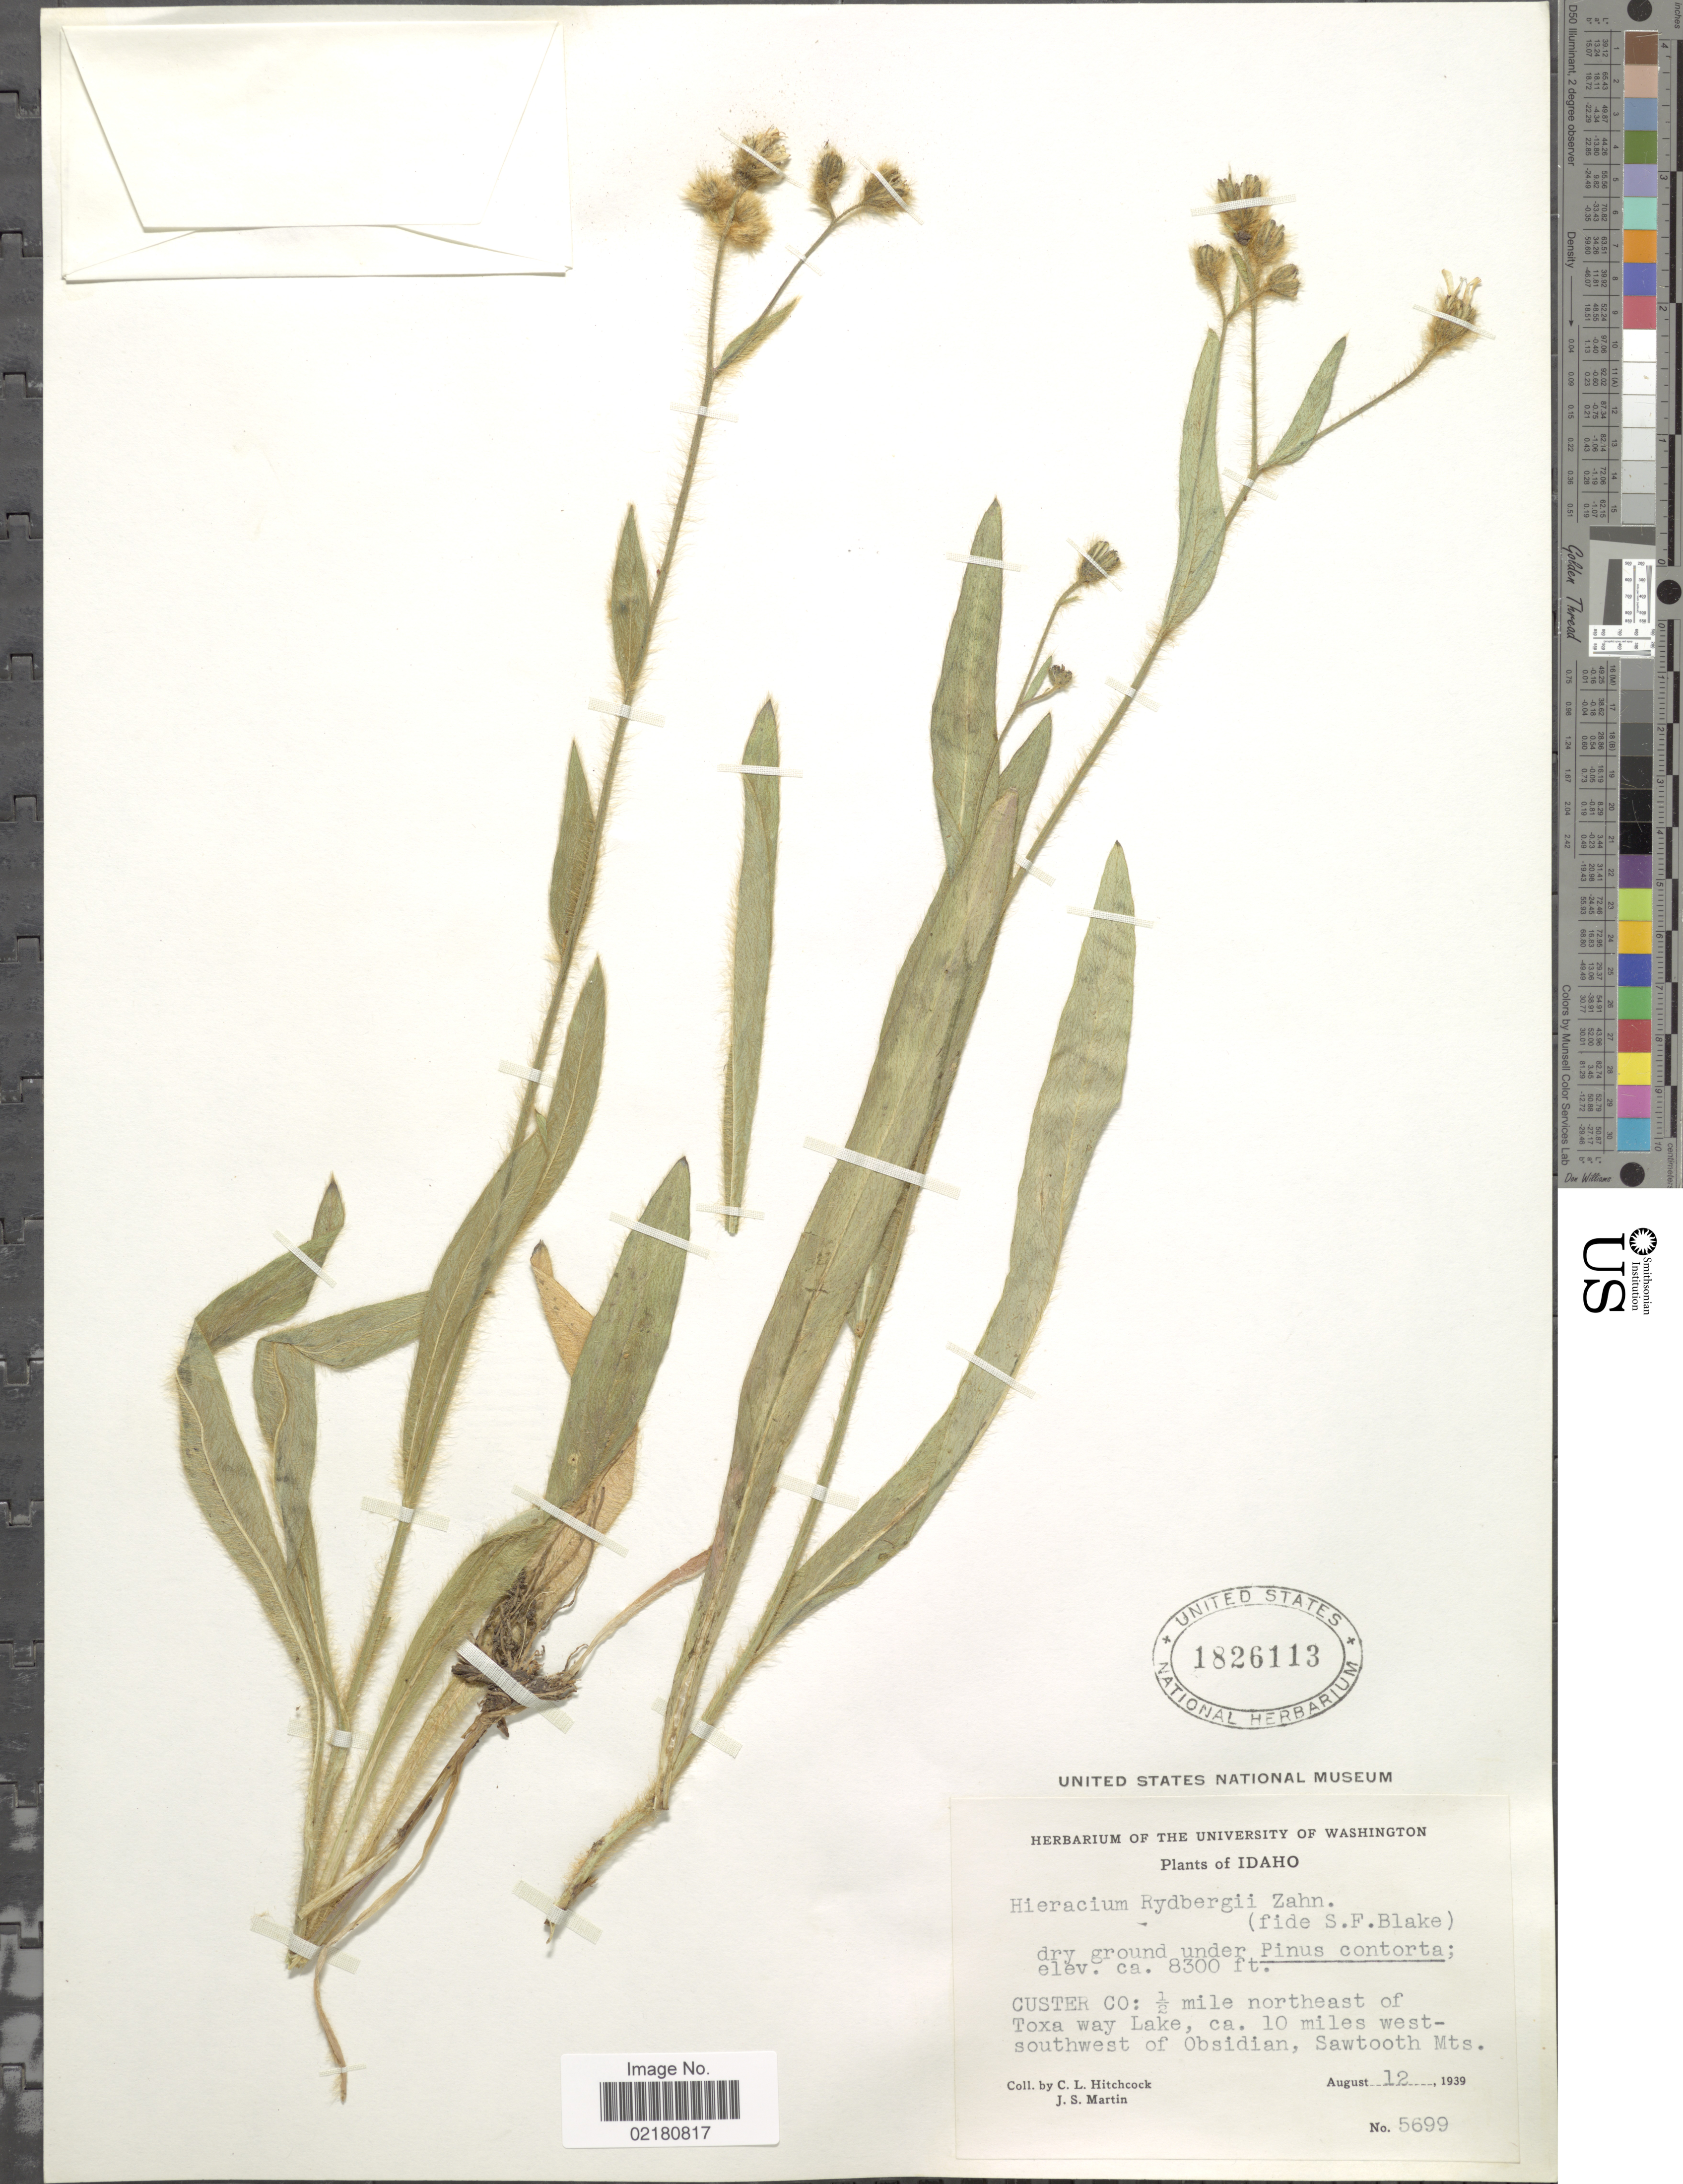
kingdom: Plantae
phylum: Tracheophyta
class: Magnoliopsida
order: Asterales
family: Asteraceae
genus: Hieracium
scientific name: Hieracium rydbergii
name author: Zahn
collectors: C. L. Hitchcock & J. S. Martin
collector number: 5699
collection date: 1939-08-12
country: United States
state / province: Idaho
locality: Idaho, 1/2 mile northeast of Toxa way Lake, ca. 10 miles west-southwest of Obsidian, Sawtooth Mts.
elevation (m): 2530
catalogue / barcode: US 1826113